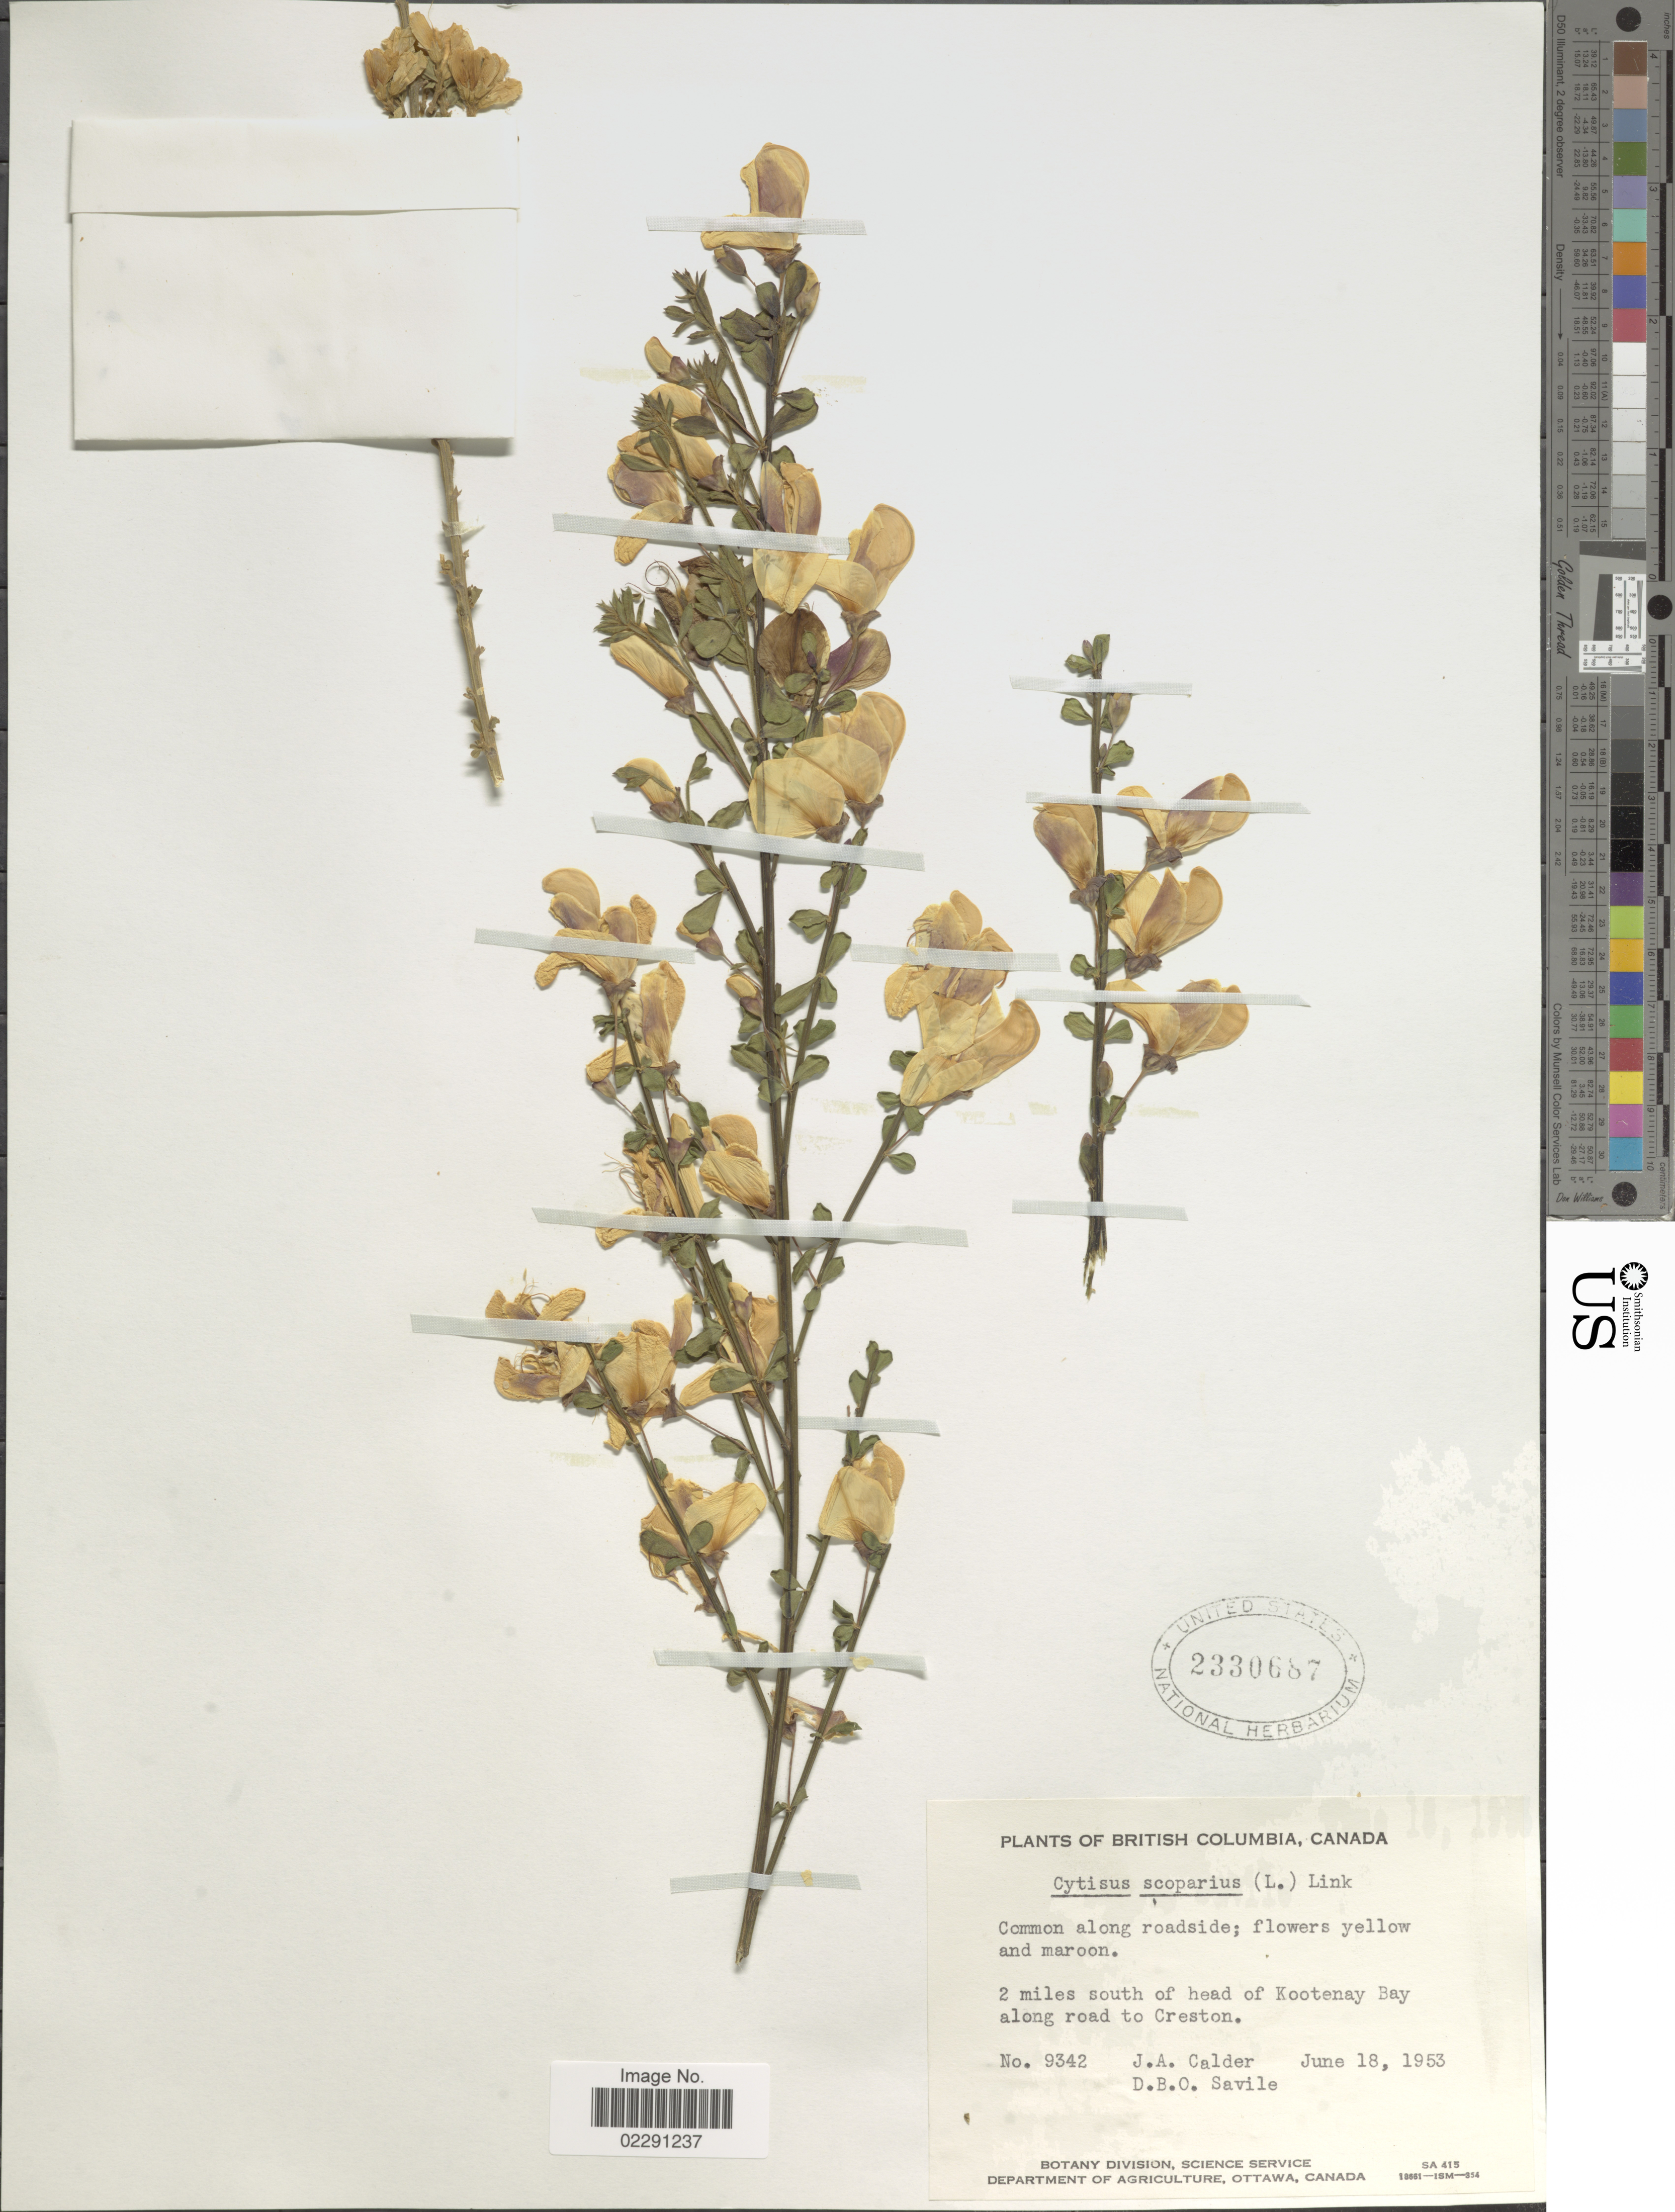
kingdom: Plantae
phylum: Tracheophyta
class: Magnoliopsida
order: Fabales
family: Fabaceae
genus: Cytisus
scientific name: Cytisus scoparius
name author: (L.) Link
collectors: J. A. Calder & D. Savile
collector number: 9342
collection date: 1953-06-18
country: Canada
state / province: British Columbia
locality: Common along roadside, 2 miles south of head of Kootenay Bay along road to Creston.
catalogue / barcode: US 2330687